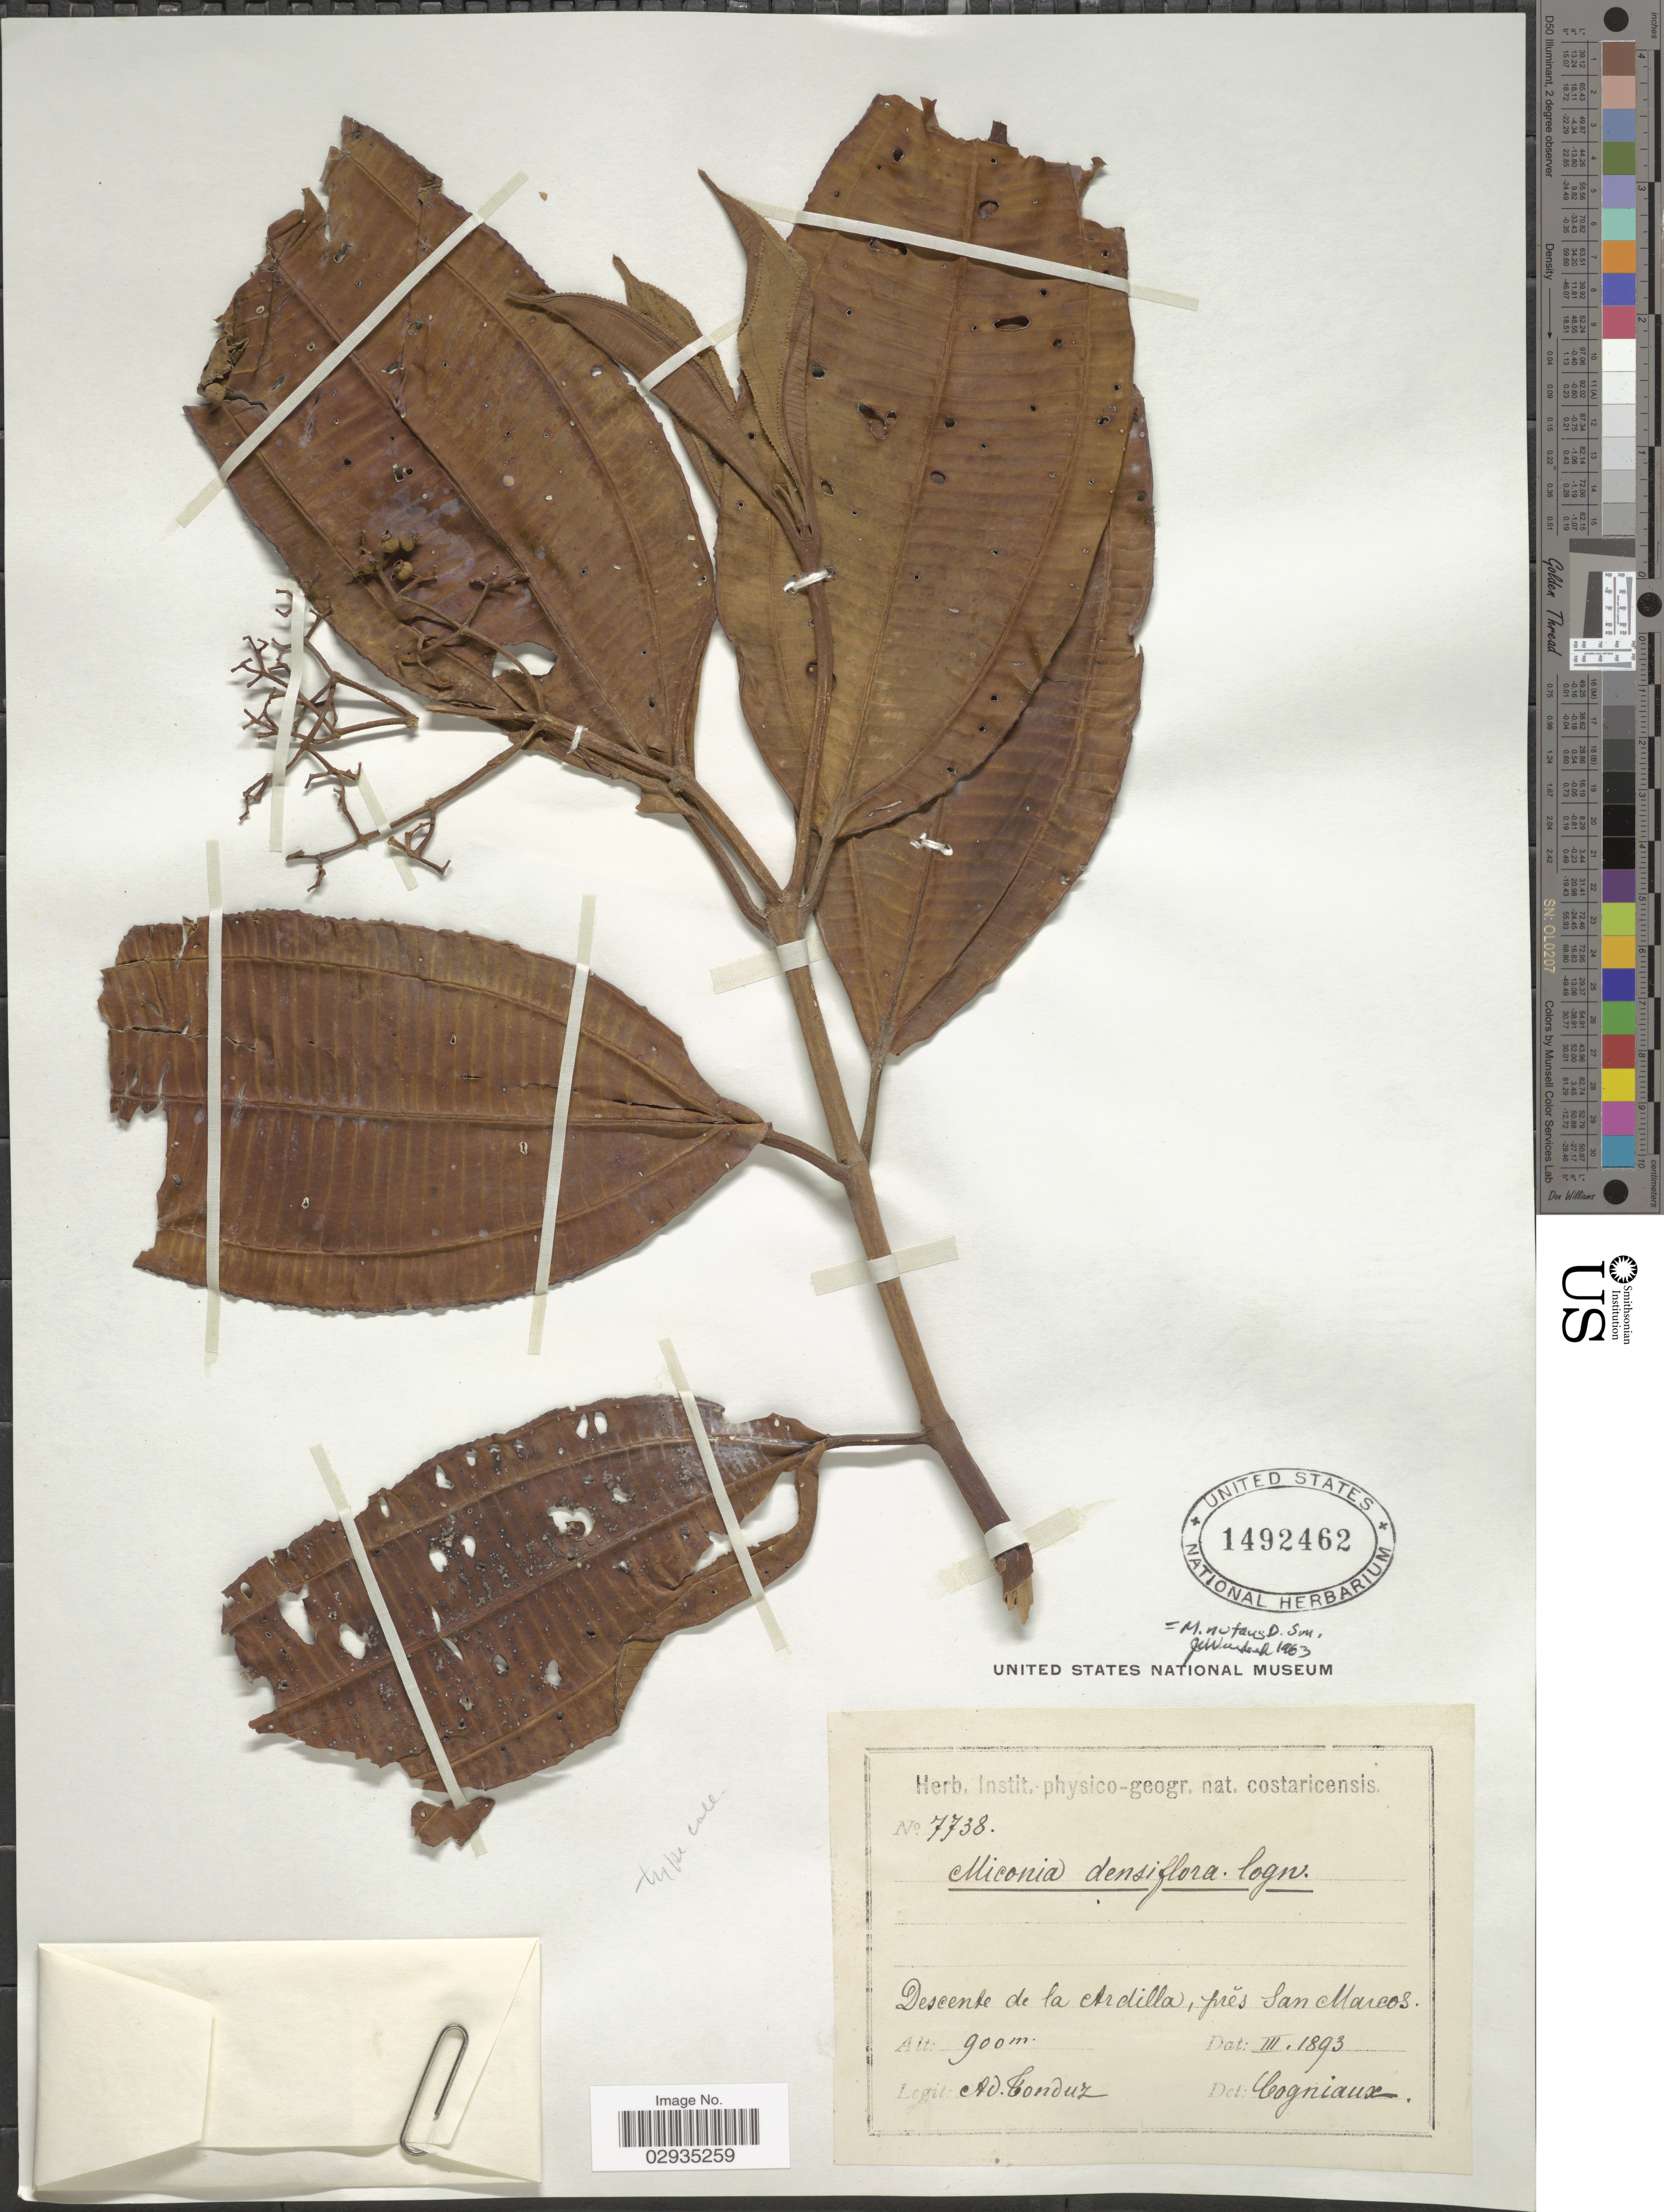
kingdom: Plantae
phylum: Tracheophyta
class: Magnoliopsida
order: Myrtales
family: Melastomataceae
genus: Miconia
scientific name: Miconia nutans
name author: Donn. Sm.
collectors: A. Tonduz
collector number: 7738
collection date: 1893-03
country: Costa Rica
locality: Descente de la Ardilla, prês San Marcos.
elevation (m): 900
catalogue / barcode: US 1492462